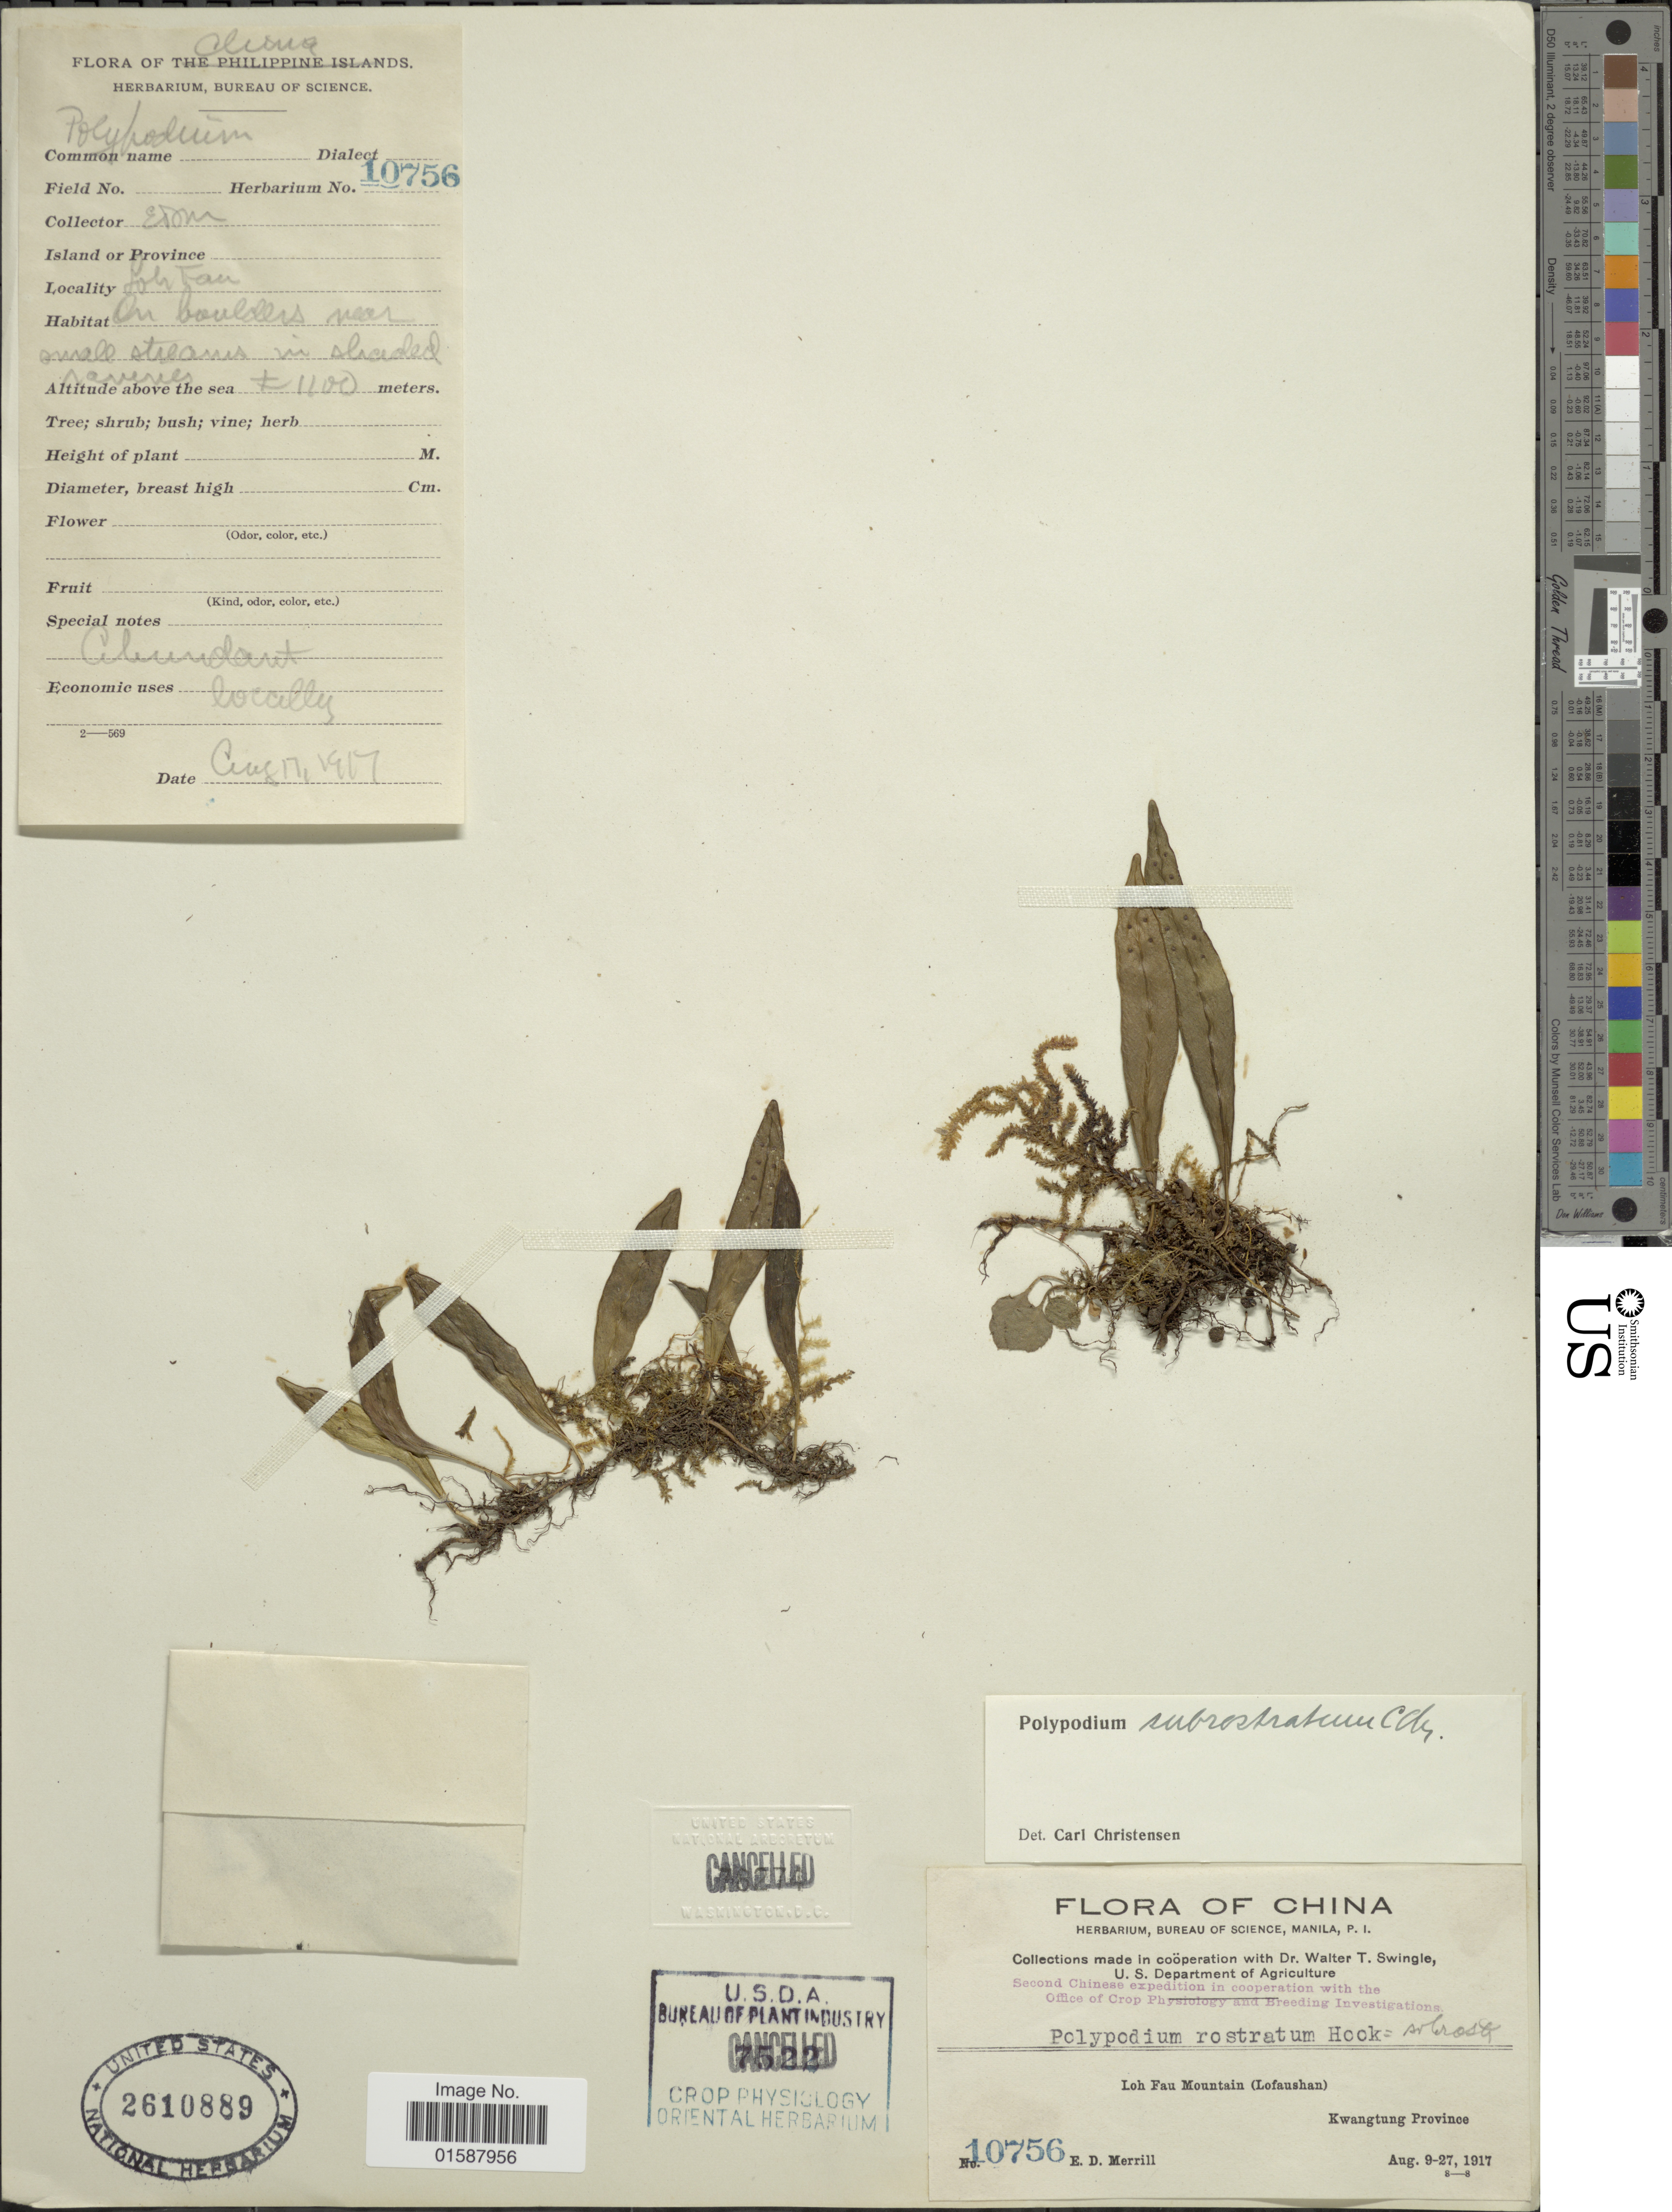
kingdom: Plantae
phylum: Tracheophyta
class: Polypodiopsida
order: Polypodiales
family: Polypodiaceae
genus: Lepisorus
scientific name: Lepisorus subrostratus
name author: (C. Chr.) C. Chr. & Tardieu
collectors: E. Merrill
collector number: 10756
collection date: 1917-08-17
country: China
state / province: Guangdong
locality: Loh Fau Mountain (Lofaushan). Kwangtung Province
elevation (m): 1100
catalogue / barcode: US 2610889